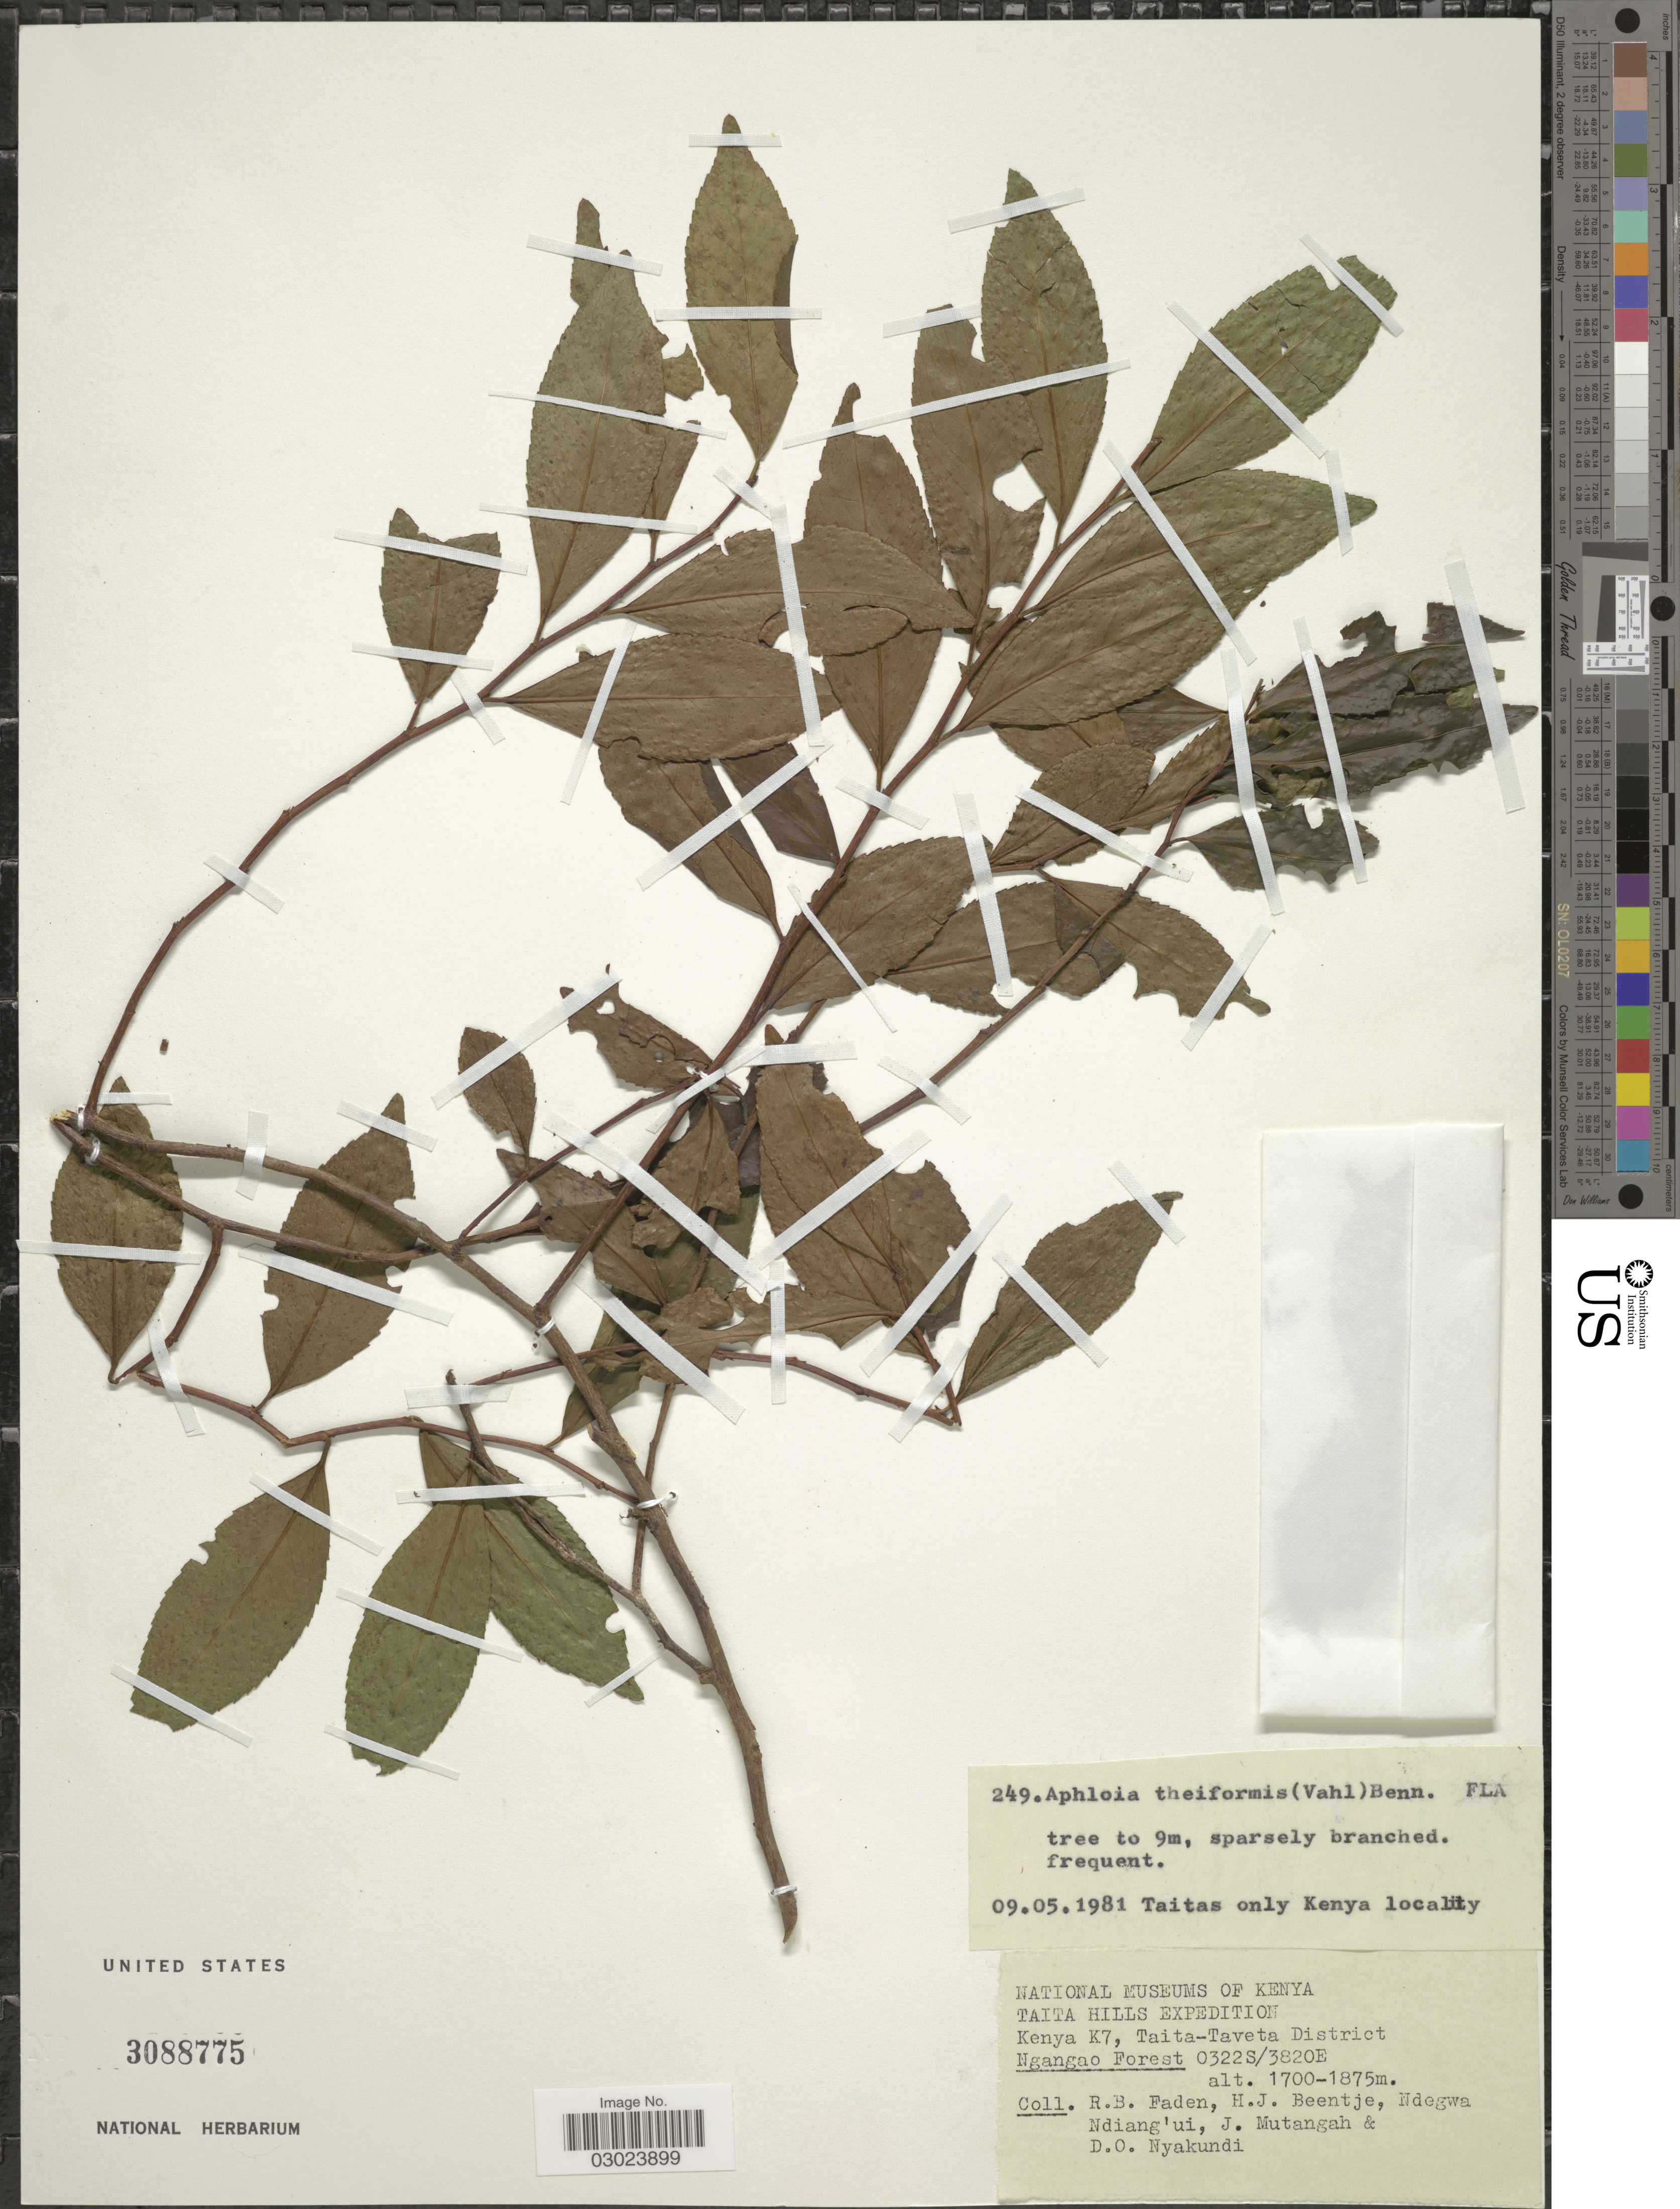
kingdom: Plantae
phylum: Tracheophyta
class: Magnoliopsida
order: Crossosomatales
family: Aphloiaceae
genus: Aphloia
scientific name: Aphloia theiformis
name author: (Vahl) Benn.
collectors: R. B. Faden, H. J. Beentje, Ndegwa Ndiang'ui, J. Mutangah & D. Nyakundi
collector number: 249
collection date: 1981-05-09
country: Kenya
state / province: Taita Taveta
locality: Taita Hills. K7, Taita-Taveta District. Ngangao Forest.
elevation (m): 1700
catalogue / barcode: US 3088775